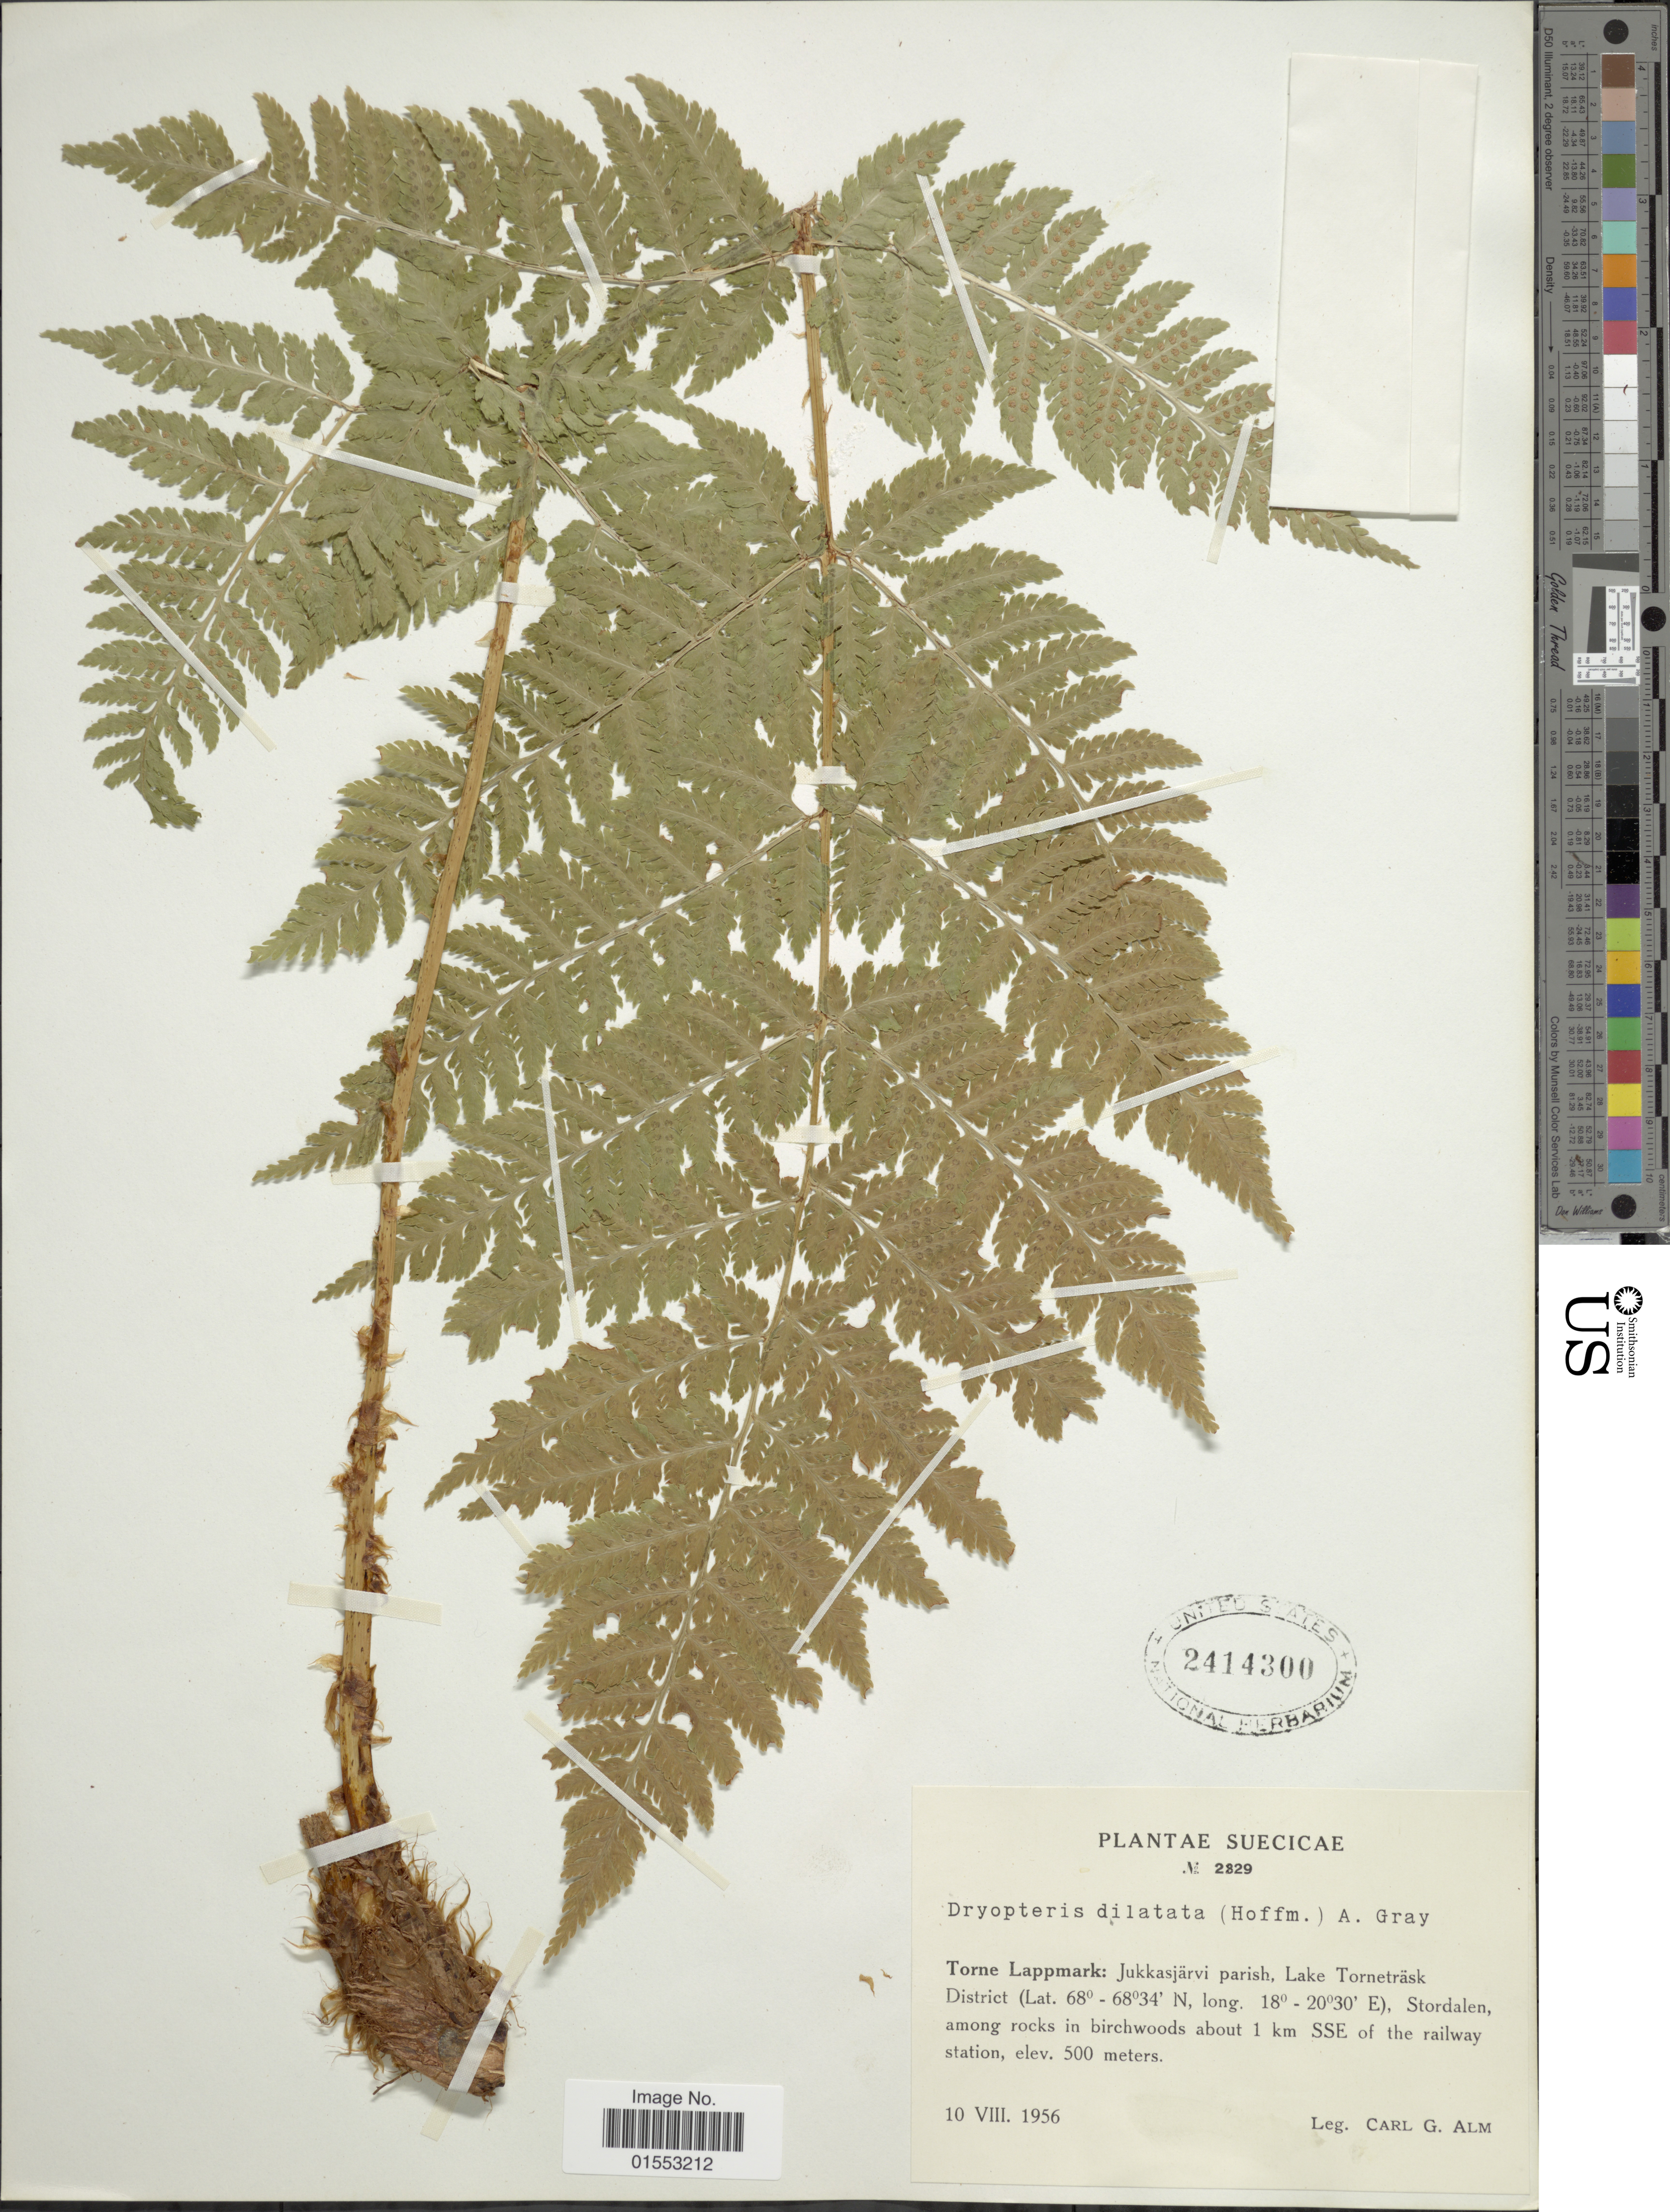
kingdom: Plantae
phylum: Tracheophyta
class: Polypodiopsida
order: Polypodiales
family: Dryopteridaceae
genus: Dryopteris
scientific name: Dryopteris dilatata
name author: (Hoffm.) A. Gray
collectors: C. G. Alm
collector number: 2829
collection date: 1956-08-10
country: Sweden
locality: Torne Lappmark: Jukkasjavi parish, Lake Tornetrask District. Stordalen, among rocks in birchwoods about 1 km SSE of the railway station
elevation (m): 500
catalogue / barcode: US 2414300